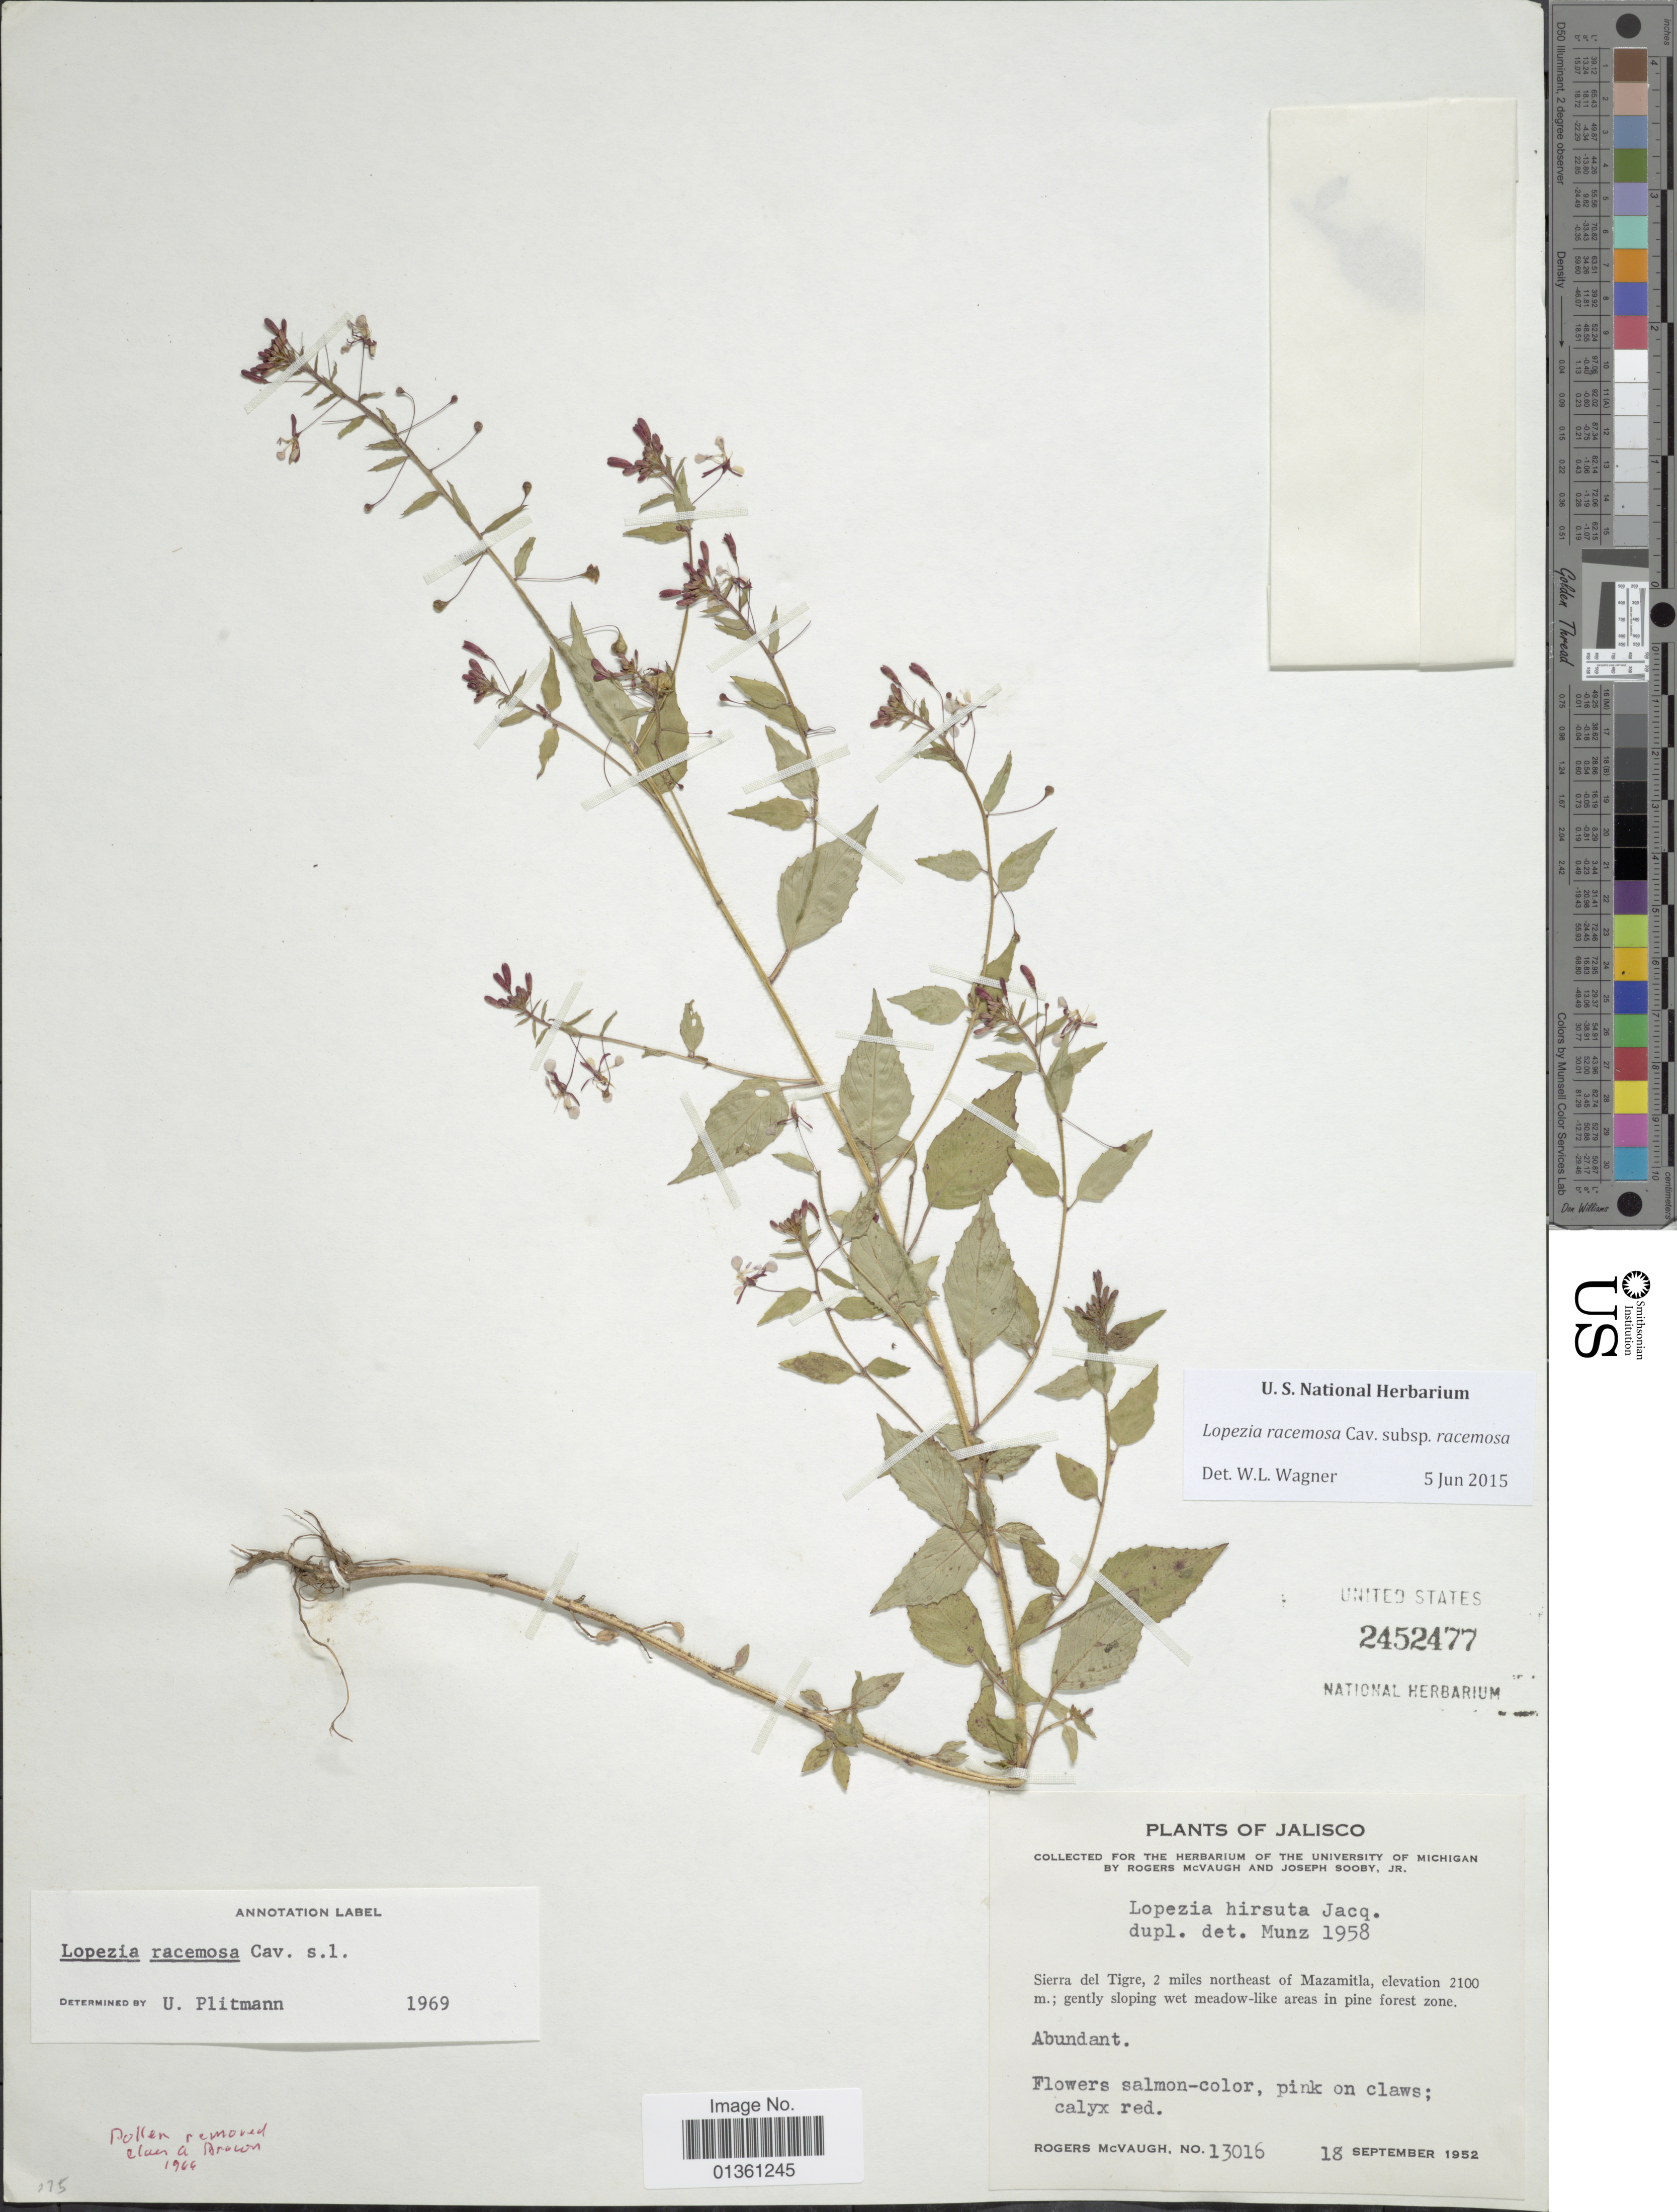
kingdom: Plantae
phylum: Tracheophyta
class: Magnoliopsida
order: Myrtales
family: Onagraceae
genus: Lopezia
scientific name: Lopezia racemosa subsp. racemosa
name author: Cav.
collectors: R. McVaugh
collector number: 13016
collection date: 1952-09-18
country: Mexico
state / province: Jalisco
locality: Sierra del Tigre, 2 miles northeast of Mazamitla.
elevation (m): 2100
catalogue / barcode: US 2452477